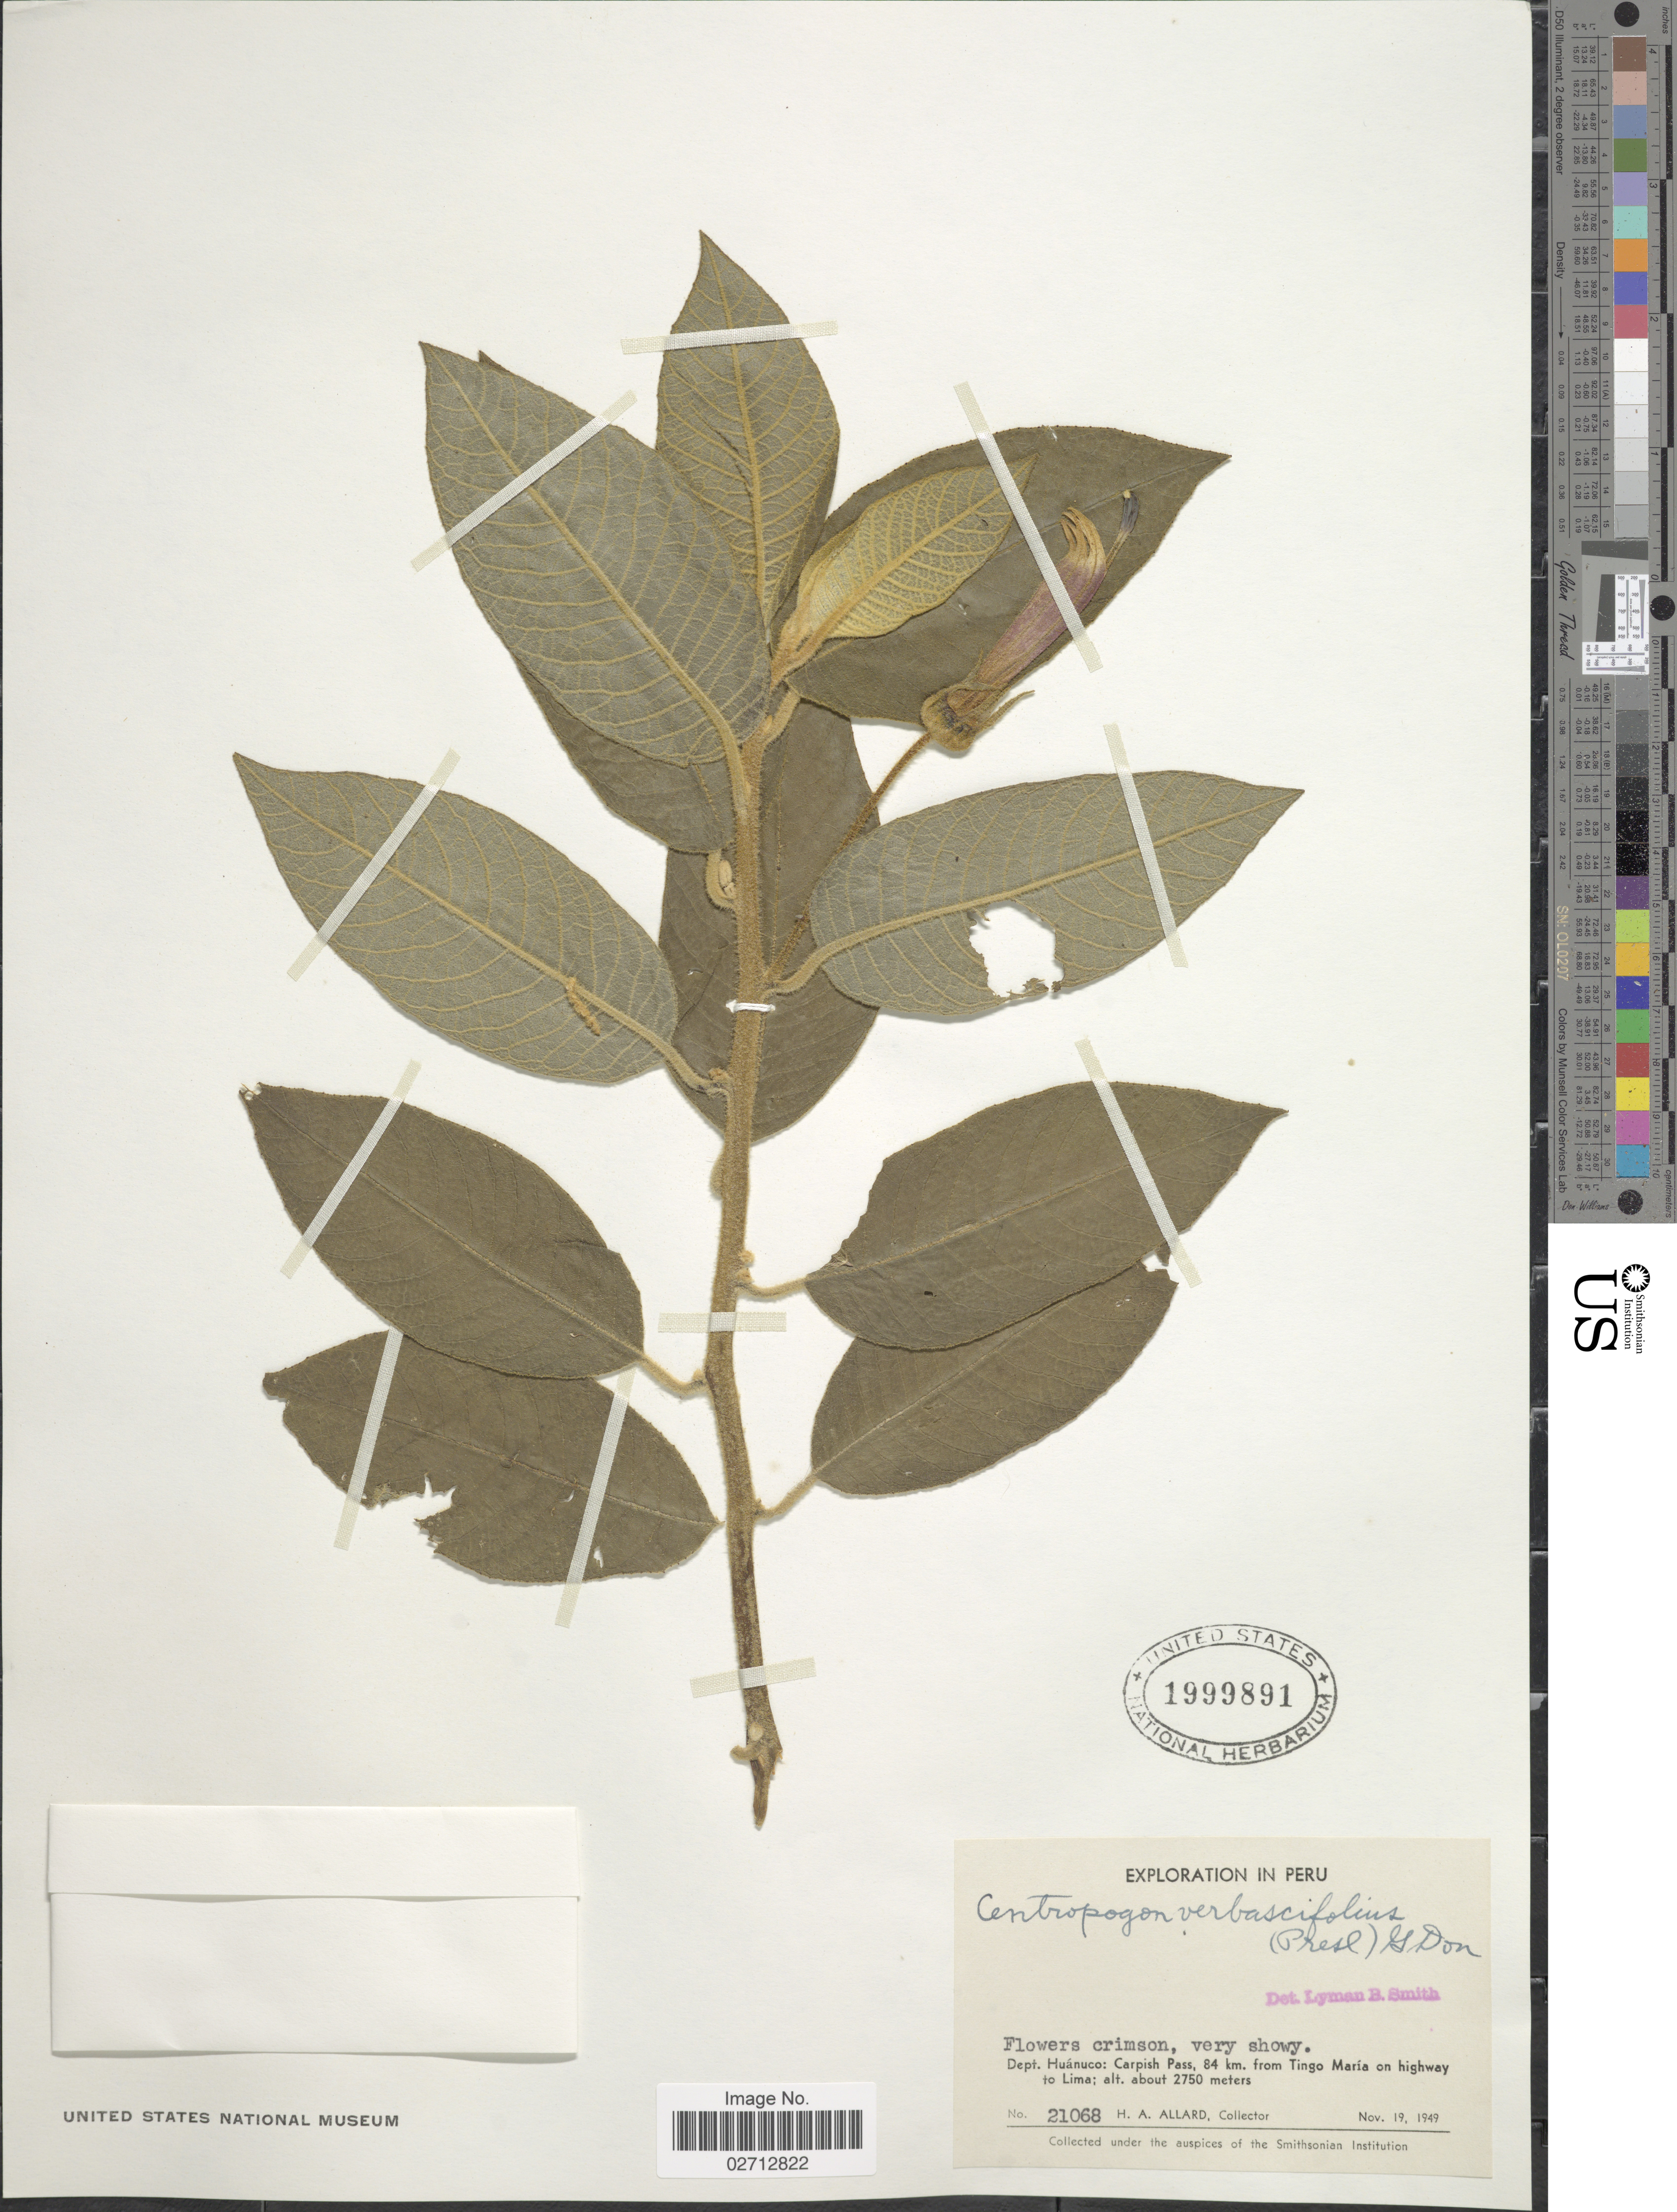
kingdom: Plantae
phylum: Tracheophyta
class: Magnoliopsida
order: Asterales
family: Campanulaceae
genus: Centropogon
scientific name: Centropogon verbascifolius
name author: (C. Presl) Gleason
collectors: H. A. Allard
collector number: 21068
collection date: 1949-11-19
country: Peru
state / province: Huánuco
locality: Carpish Pass, 84 km. from Tingo Maria on highway to Lima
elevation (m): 2750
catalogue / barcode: US 1999891